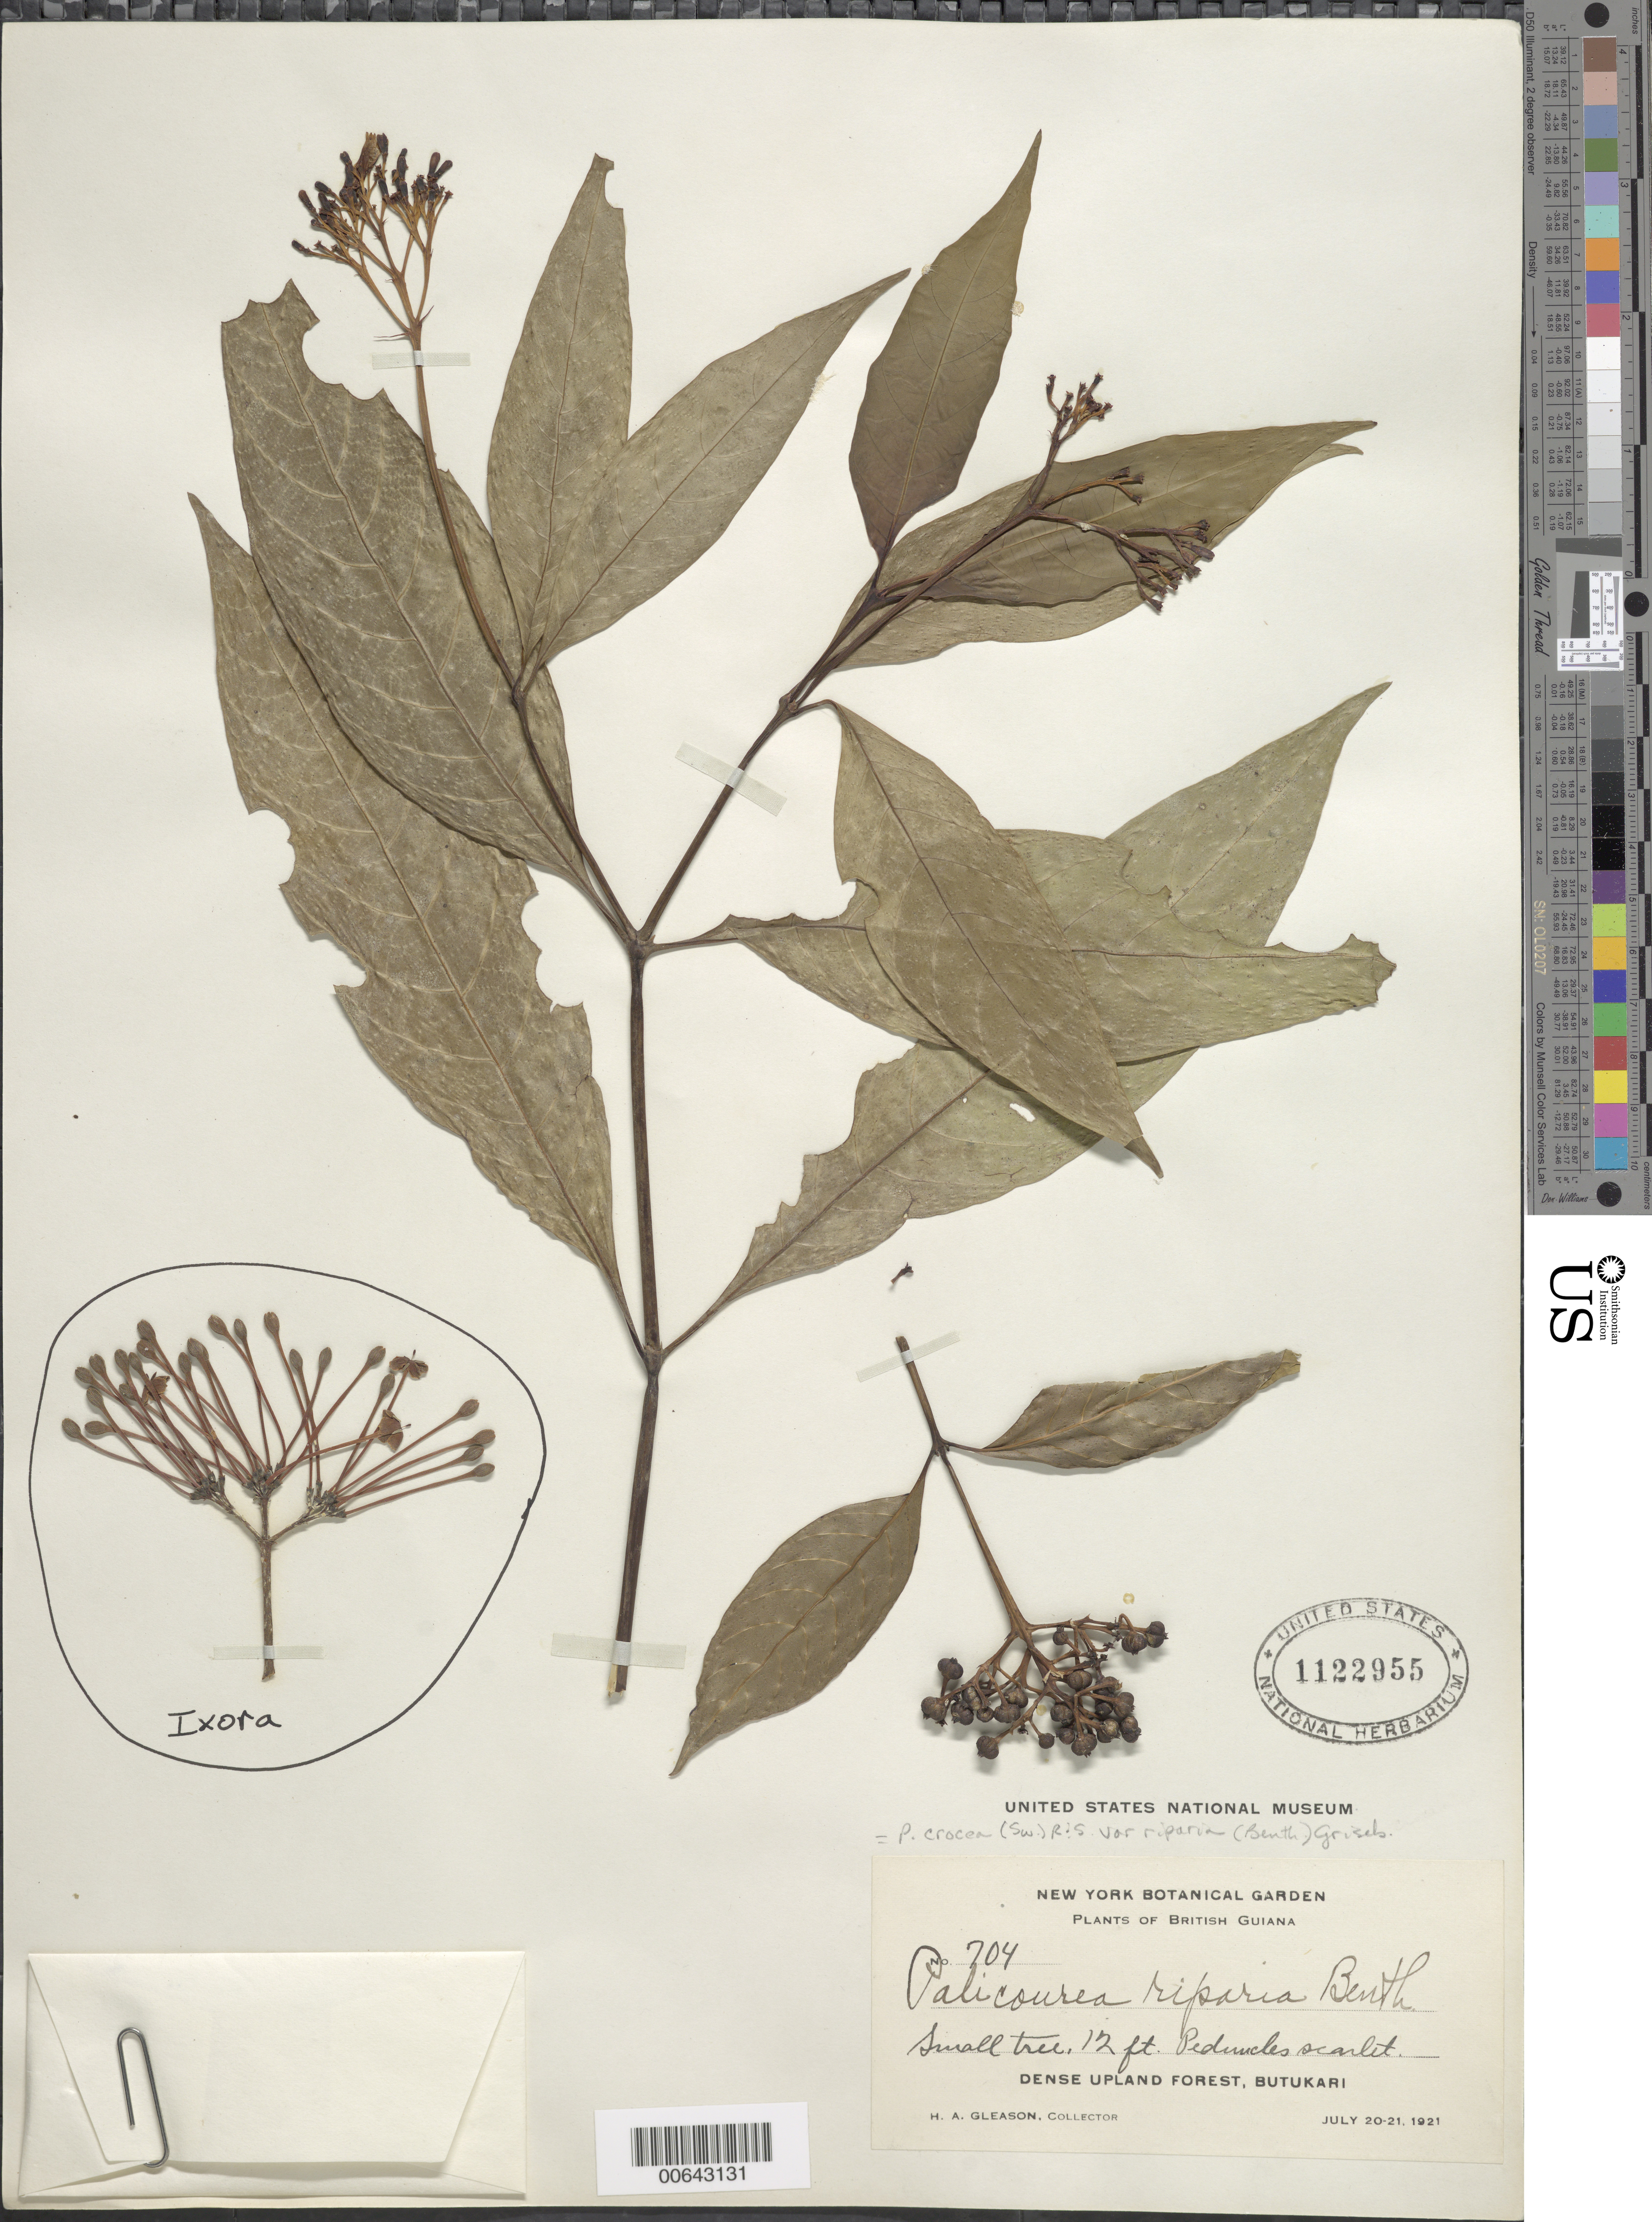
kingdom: Plantae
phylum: Tracheophyta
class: Magnoliopsida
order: Gentianales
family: Rubiaceae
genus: Palicourea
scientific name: Palicourea crocea var. riparia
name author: (Benth.) Griseb.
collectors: H. A. Gleason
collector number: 704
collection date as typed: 20-Jul-21 to 21-Jul-21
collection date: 1921-07-20/1921-07-21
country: Guyana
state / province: U. Demerara-Berbice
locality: Butukari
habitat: Dense upland forest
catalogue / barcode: US 1122955